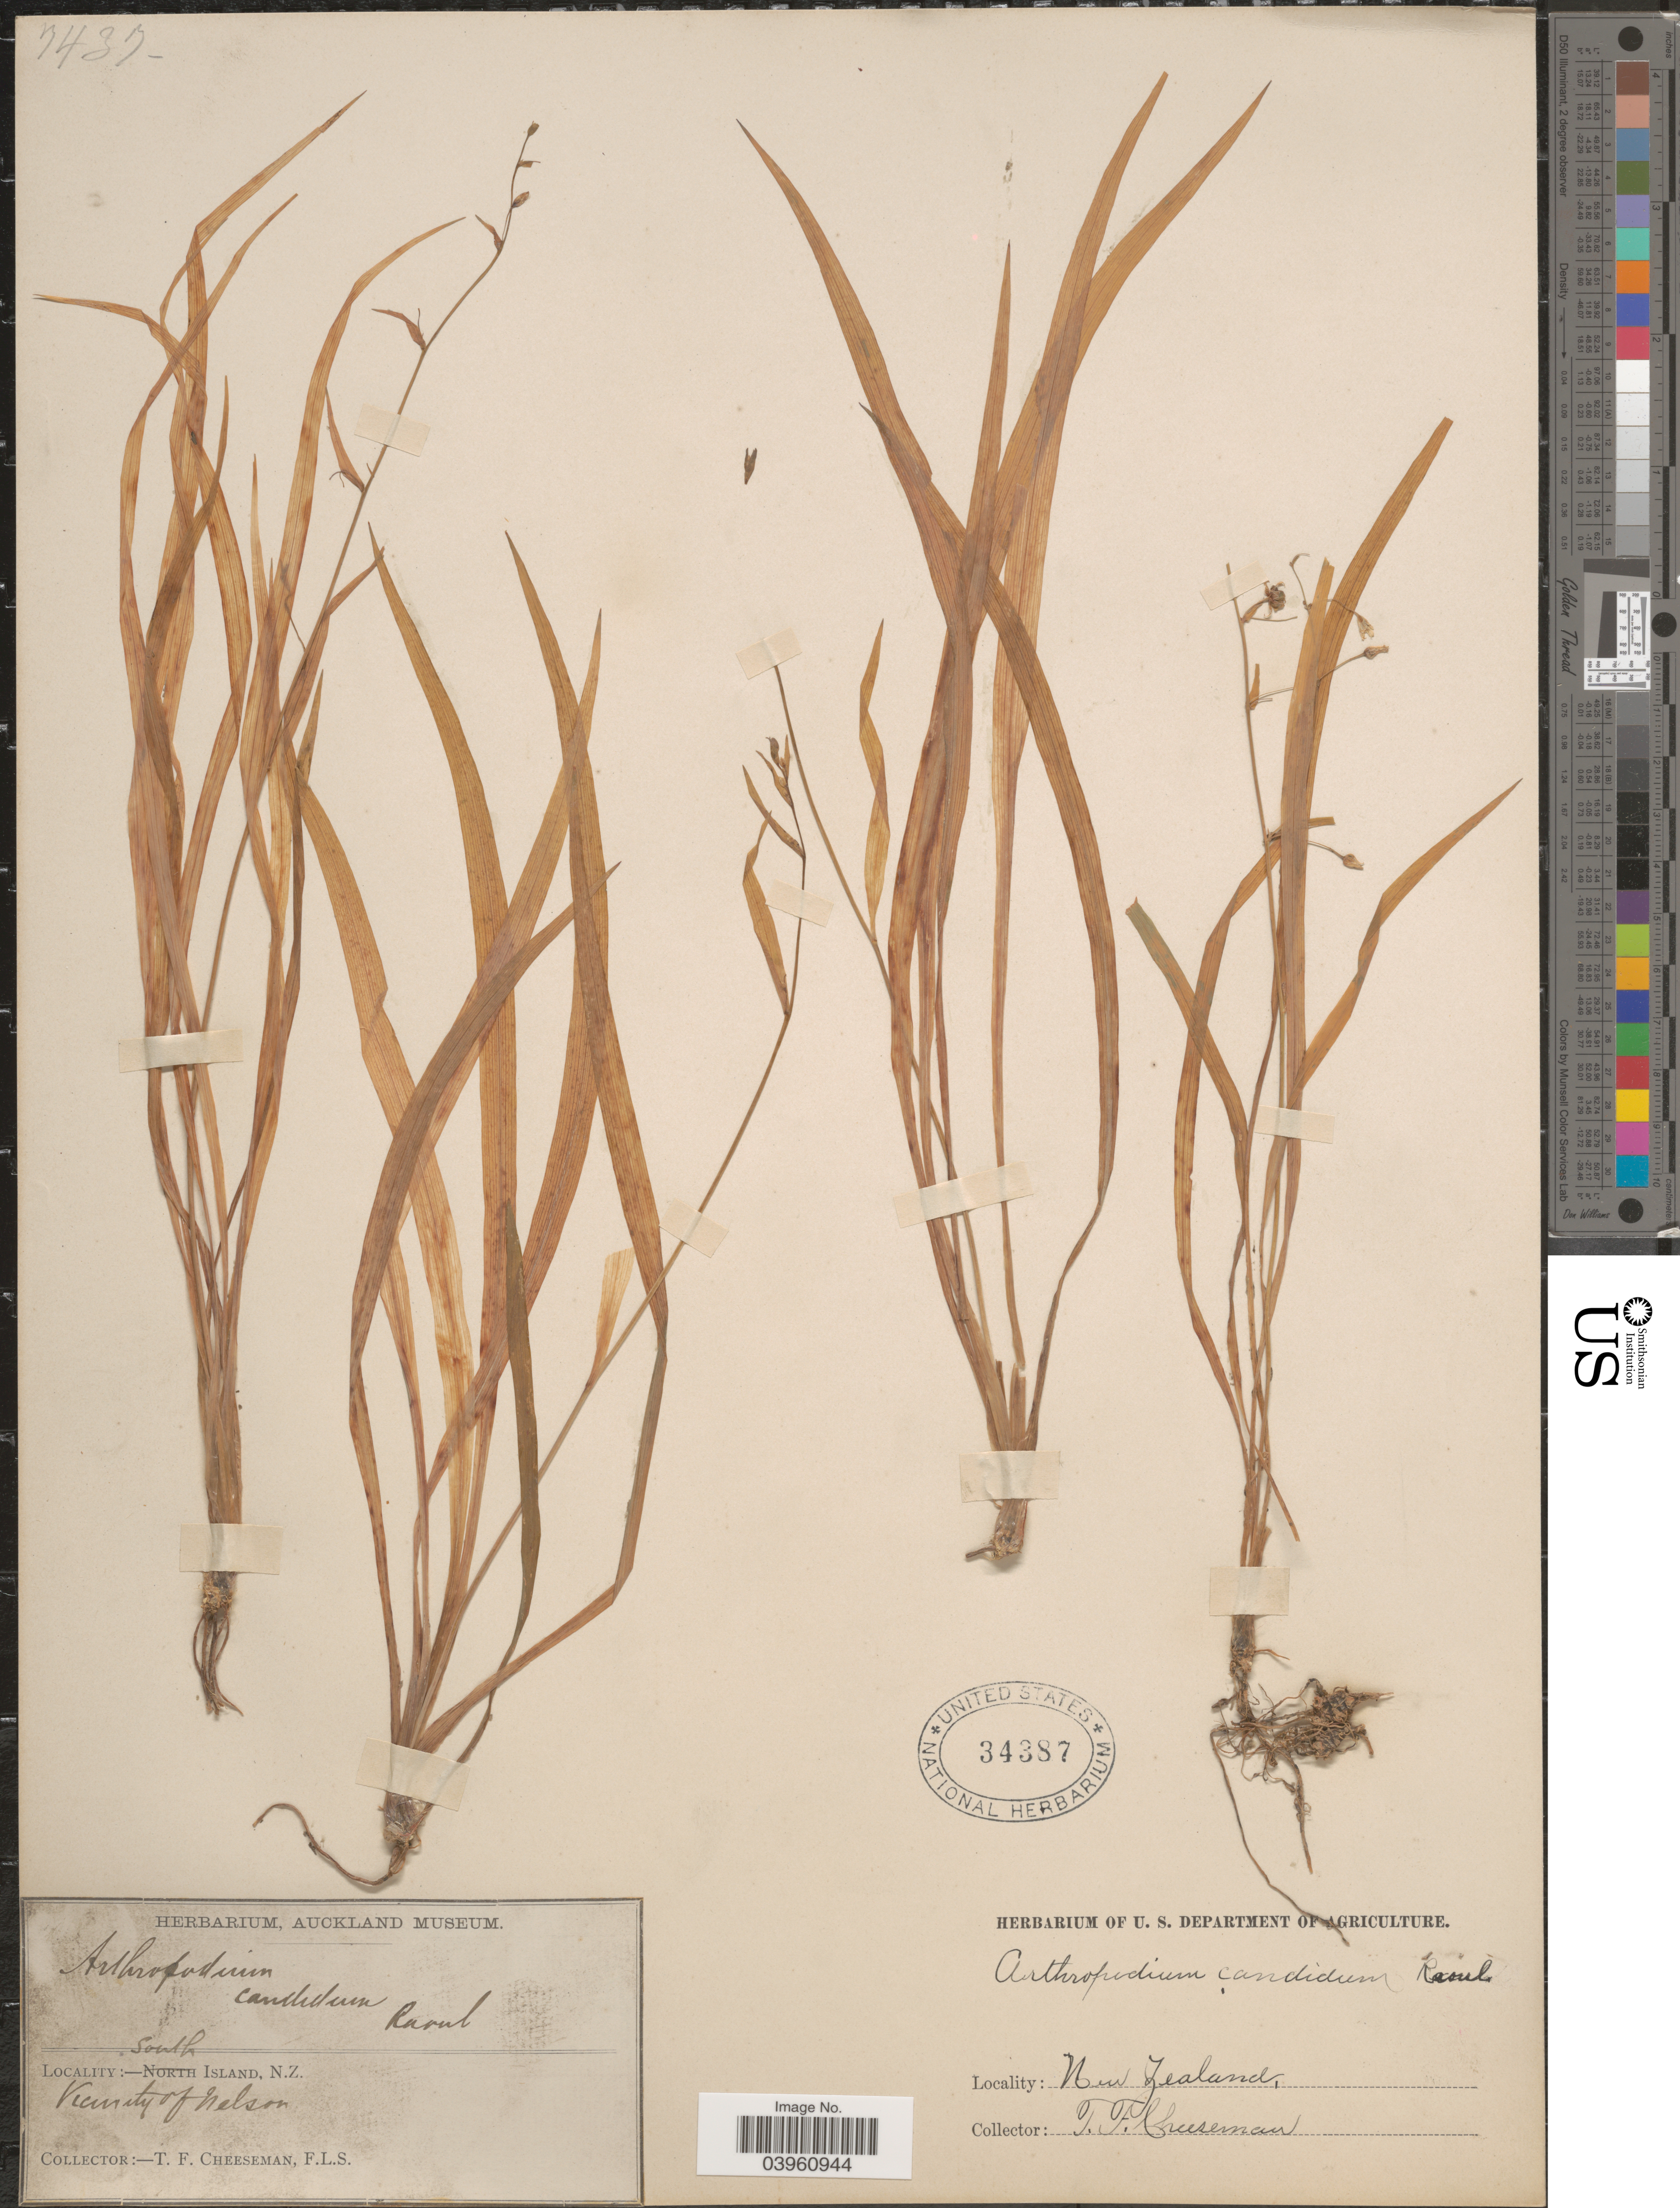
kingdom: Plantae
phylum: Tracheophyta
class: Liliopsida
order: Asparagales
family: Asparagaceae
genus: Arthropodium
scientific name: Arthropodium candidum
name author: Raoul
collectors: T. F. Cheeseman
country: New Zealand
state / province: Nelson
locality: South Island. Vicinity of Nelson.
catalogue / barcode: US 34387